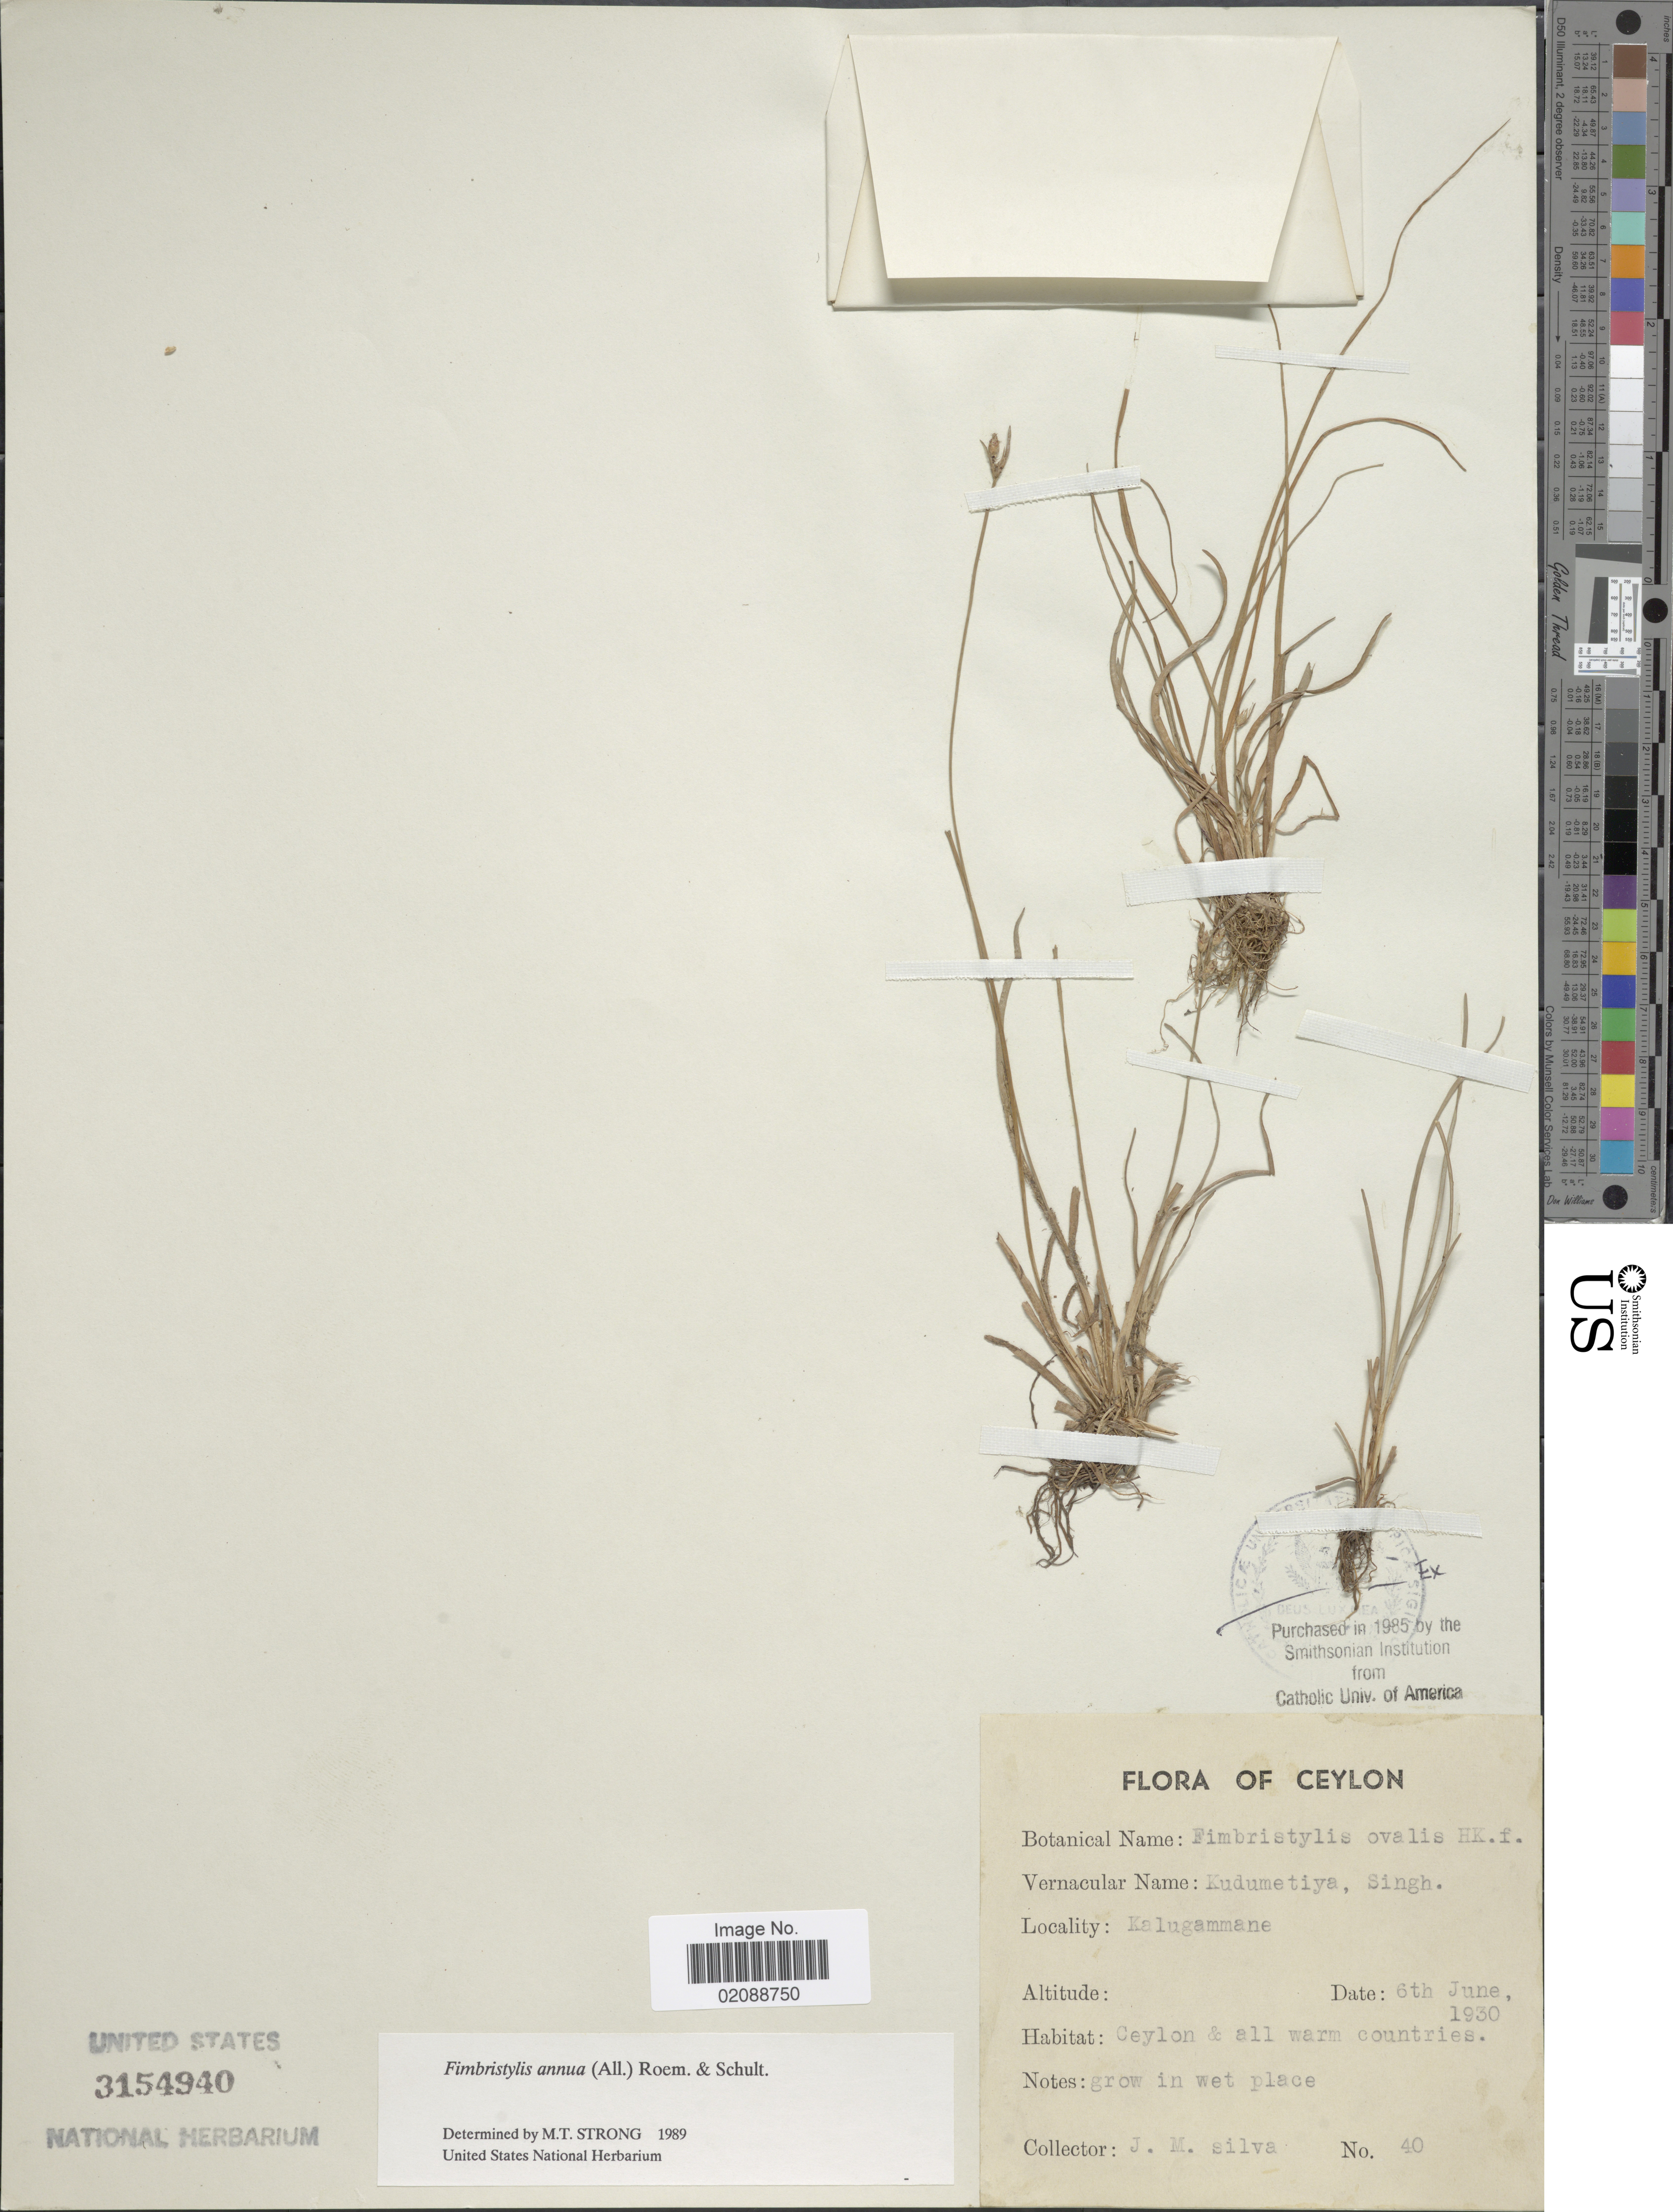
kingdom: Plantae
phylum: Tracheophyta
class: Liliopsida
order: Poales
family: Cyperaceae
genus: Fimbristylis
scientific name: Fimbristylis annua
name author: (All.) Roem. & Schult.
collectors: J. M. Silva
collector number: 40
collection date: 1930-06-06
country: Sri Lanka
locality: Ceylon, Kalugammane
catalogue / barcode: US 3154940